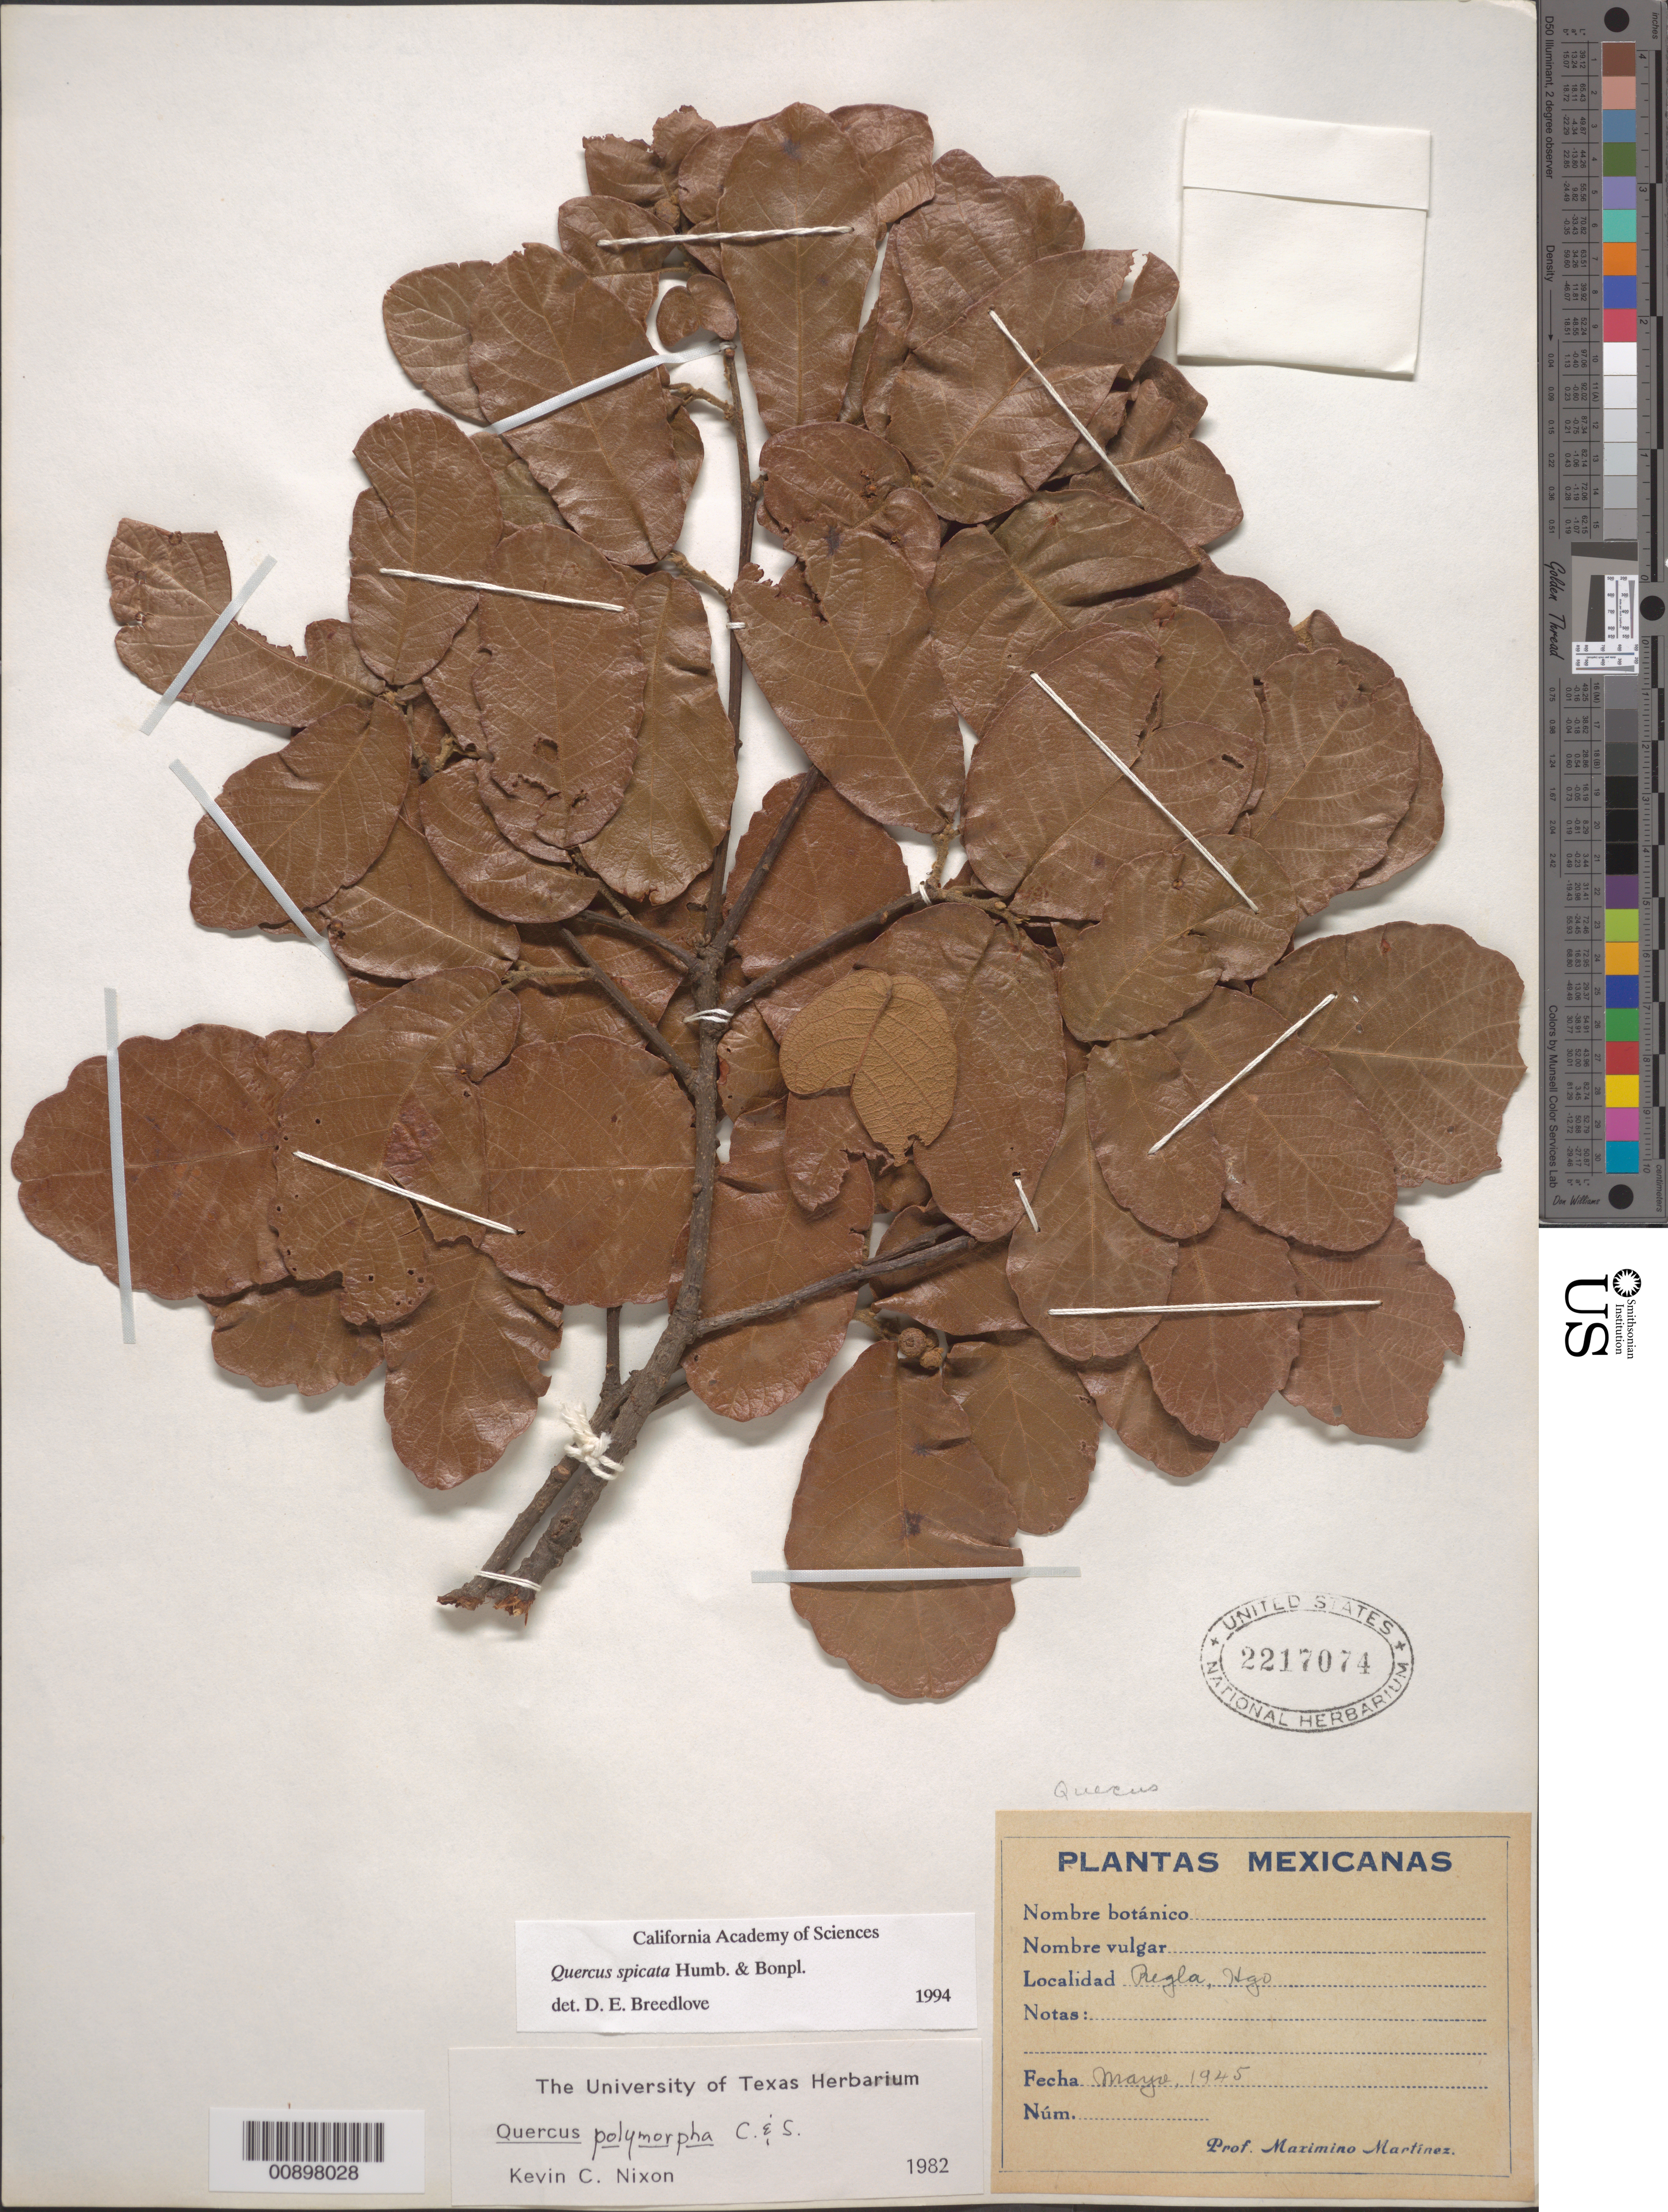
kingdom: Plantae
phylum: Tracheophyta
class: Magnoliopsida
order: Fagales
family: Fagaceae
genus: Quercus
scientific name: Quercus spicata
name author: Bonpl.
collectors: M. Martinez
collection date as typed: May 1945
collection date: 1945-05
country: Mexico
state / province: Hidalgo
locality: Regla, Hidalgo.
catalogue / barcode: US 2217074